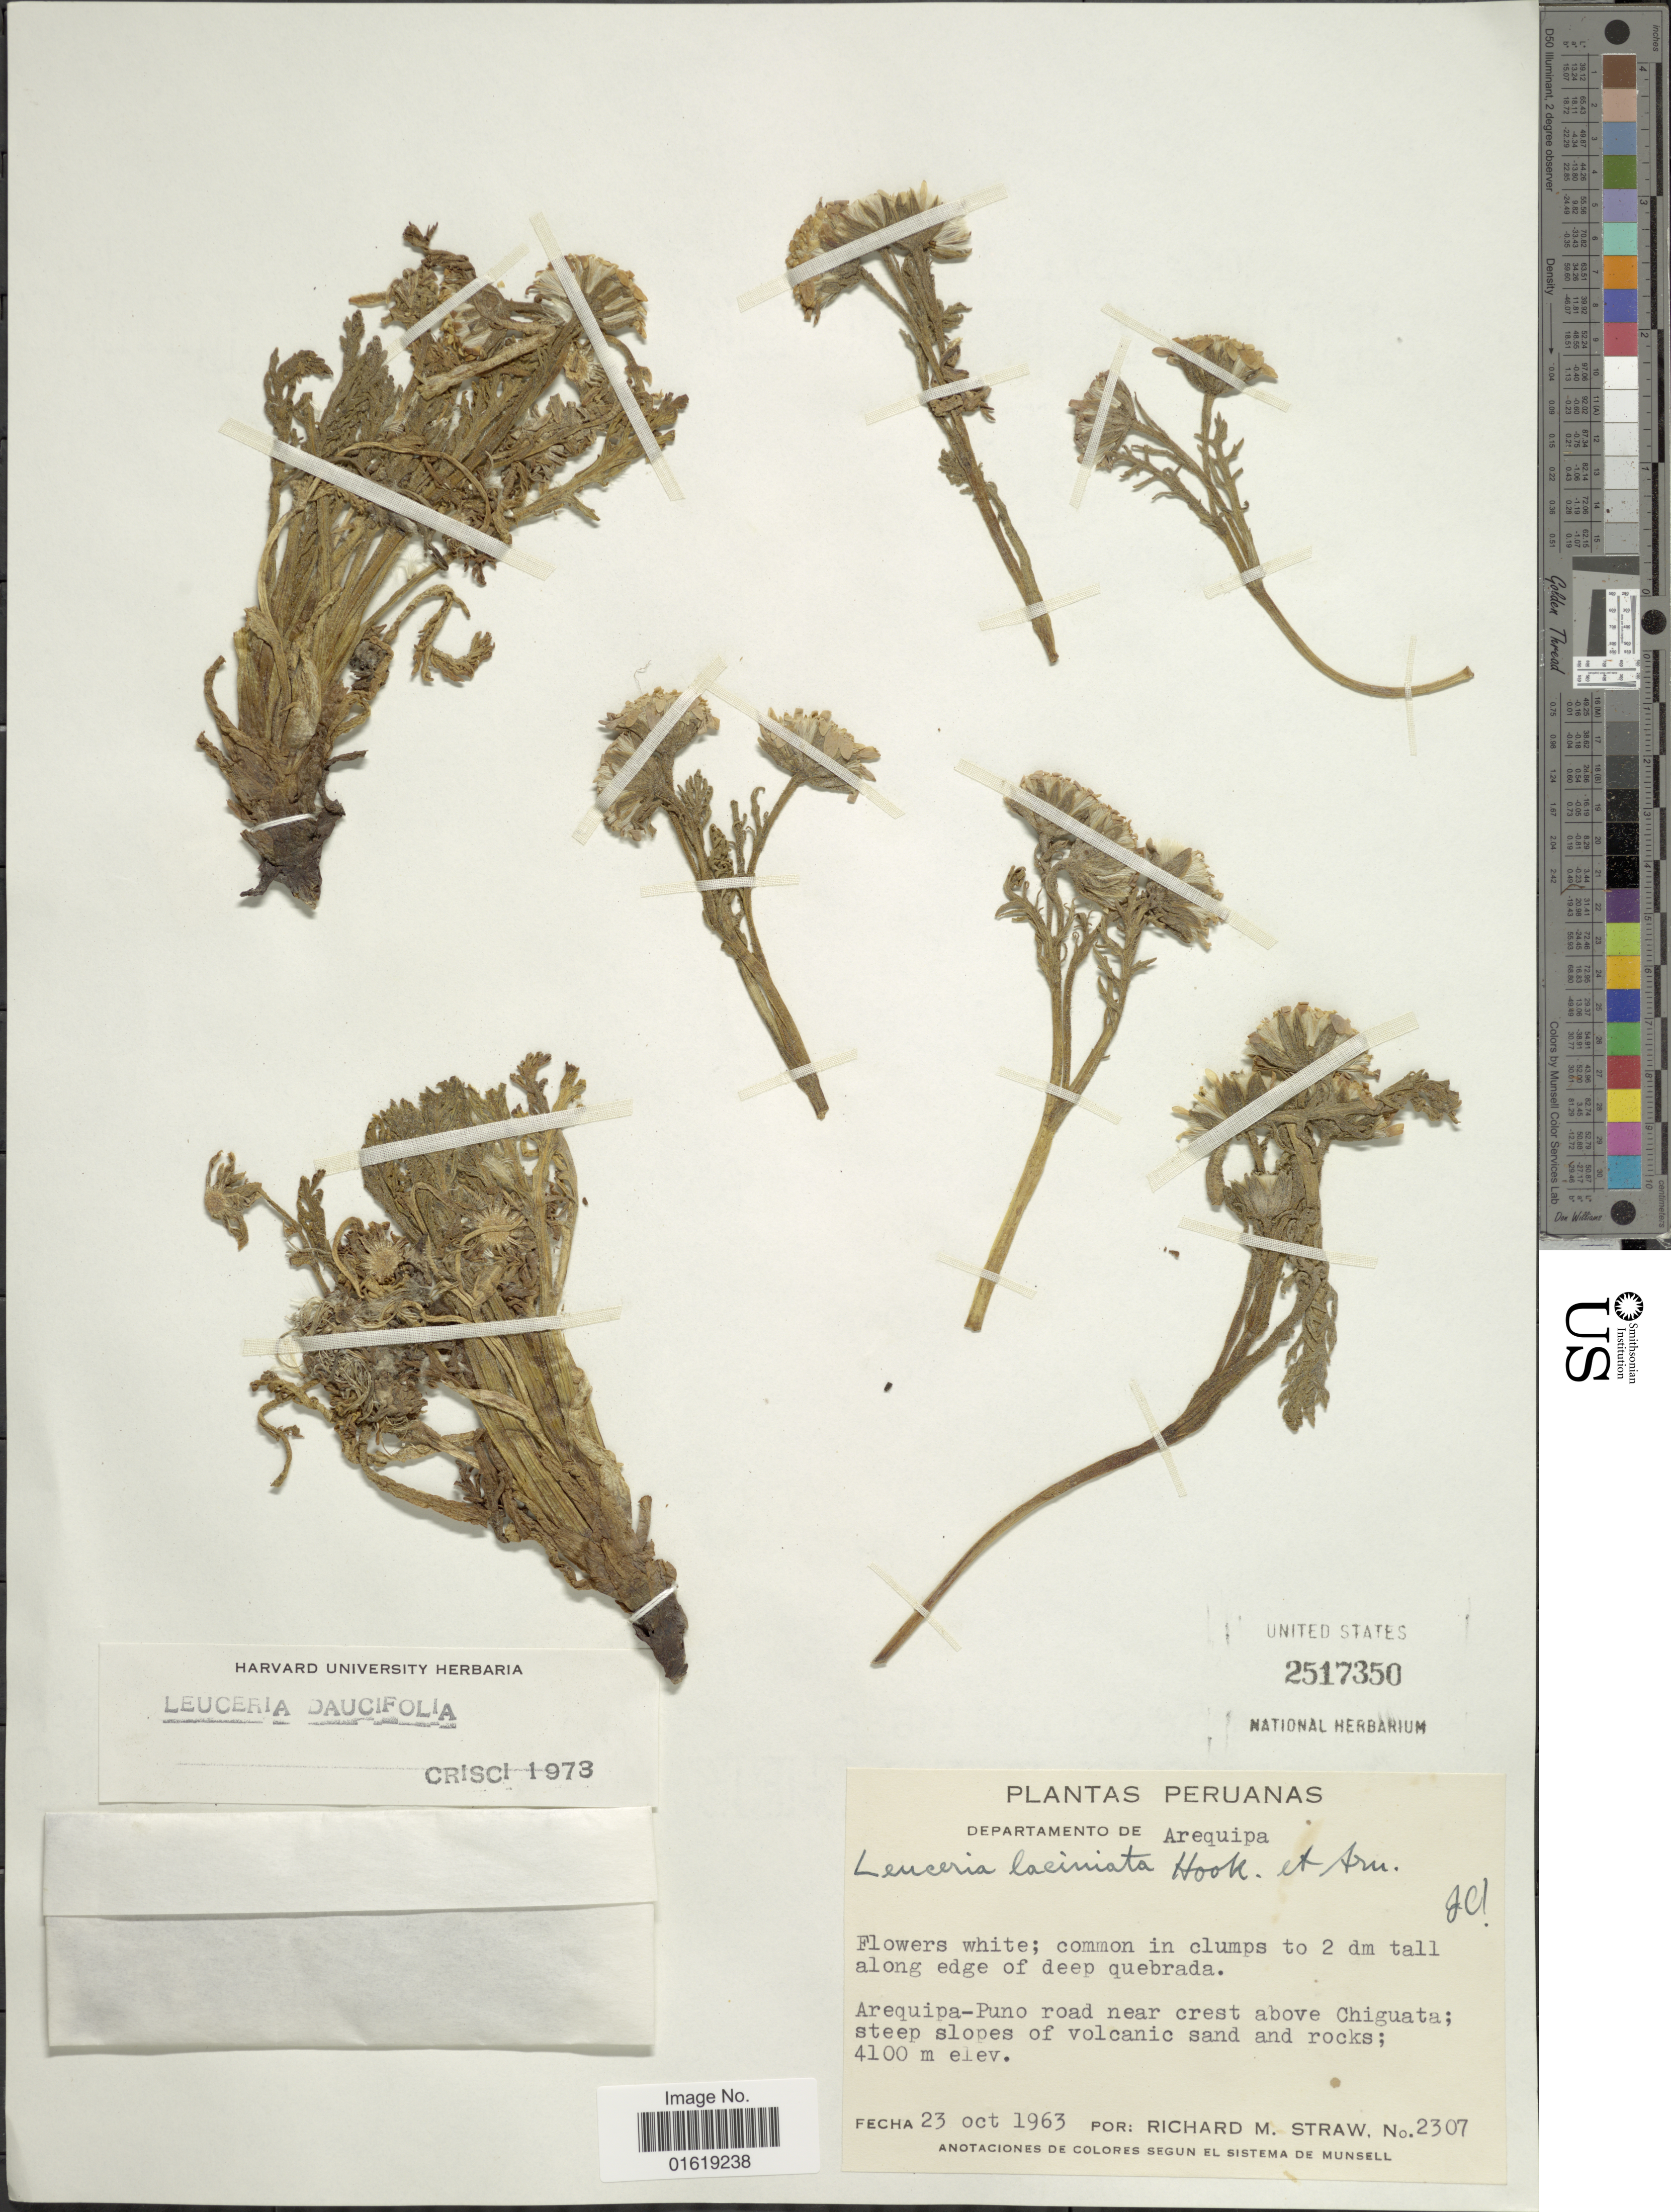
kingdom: Plantae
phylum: Tracheophyta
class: Magnoliopsida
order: Asterales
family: Asteraceae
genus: Leucheria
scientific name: Leucheria daucifolia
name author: Crisci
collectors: R. M. Straw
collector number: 2307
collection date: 1963-10-23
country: Peru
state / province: Arequipa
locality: Departamento de Arequipa. Arequipa-Puno road near crest above Chiguata; steep slopes of volcanic sand and rocks.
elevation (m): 4100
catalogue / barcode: US 2517350